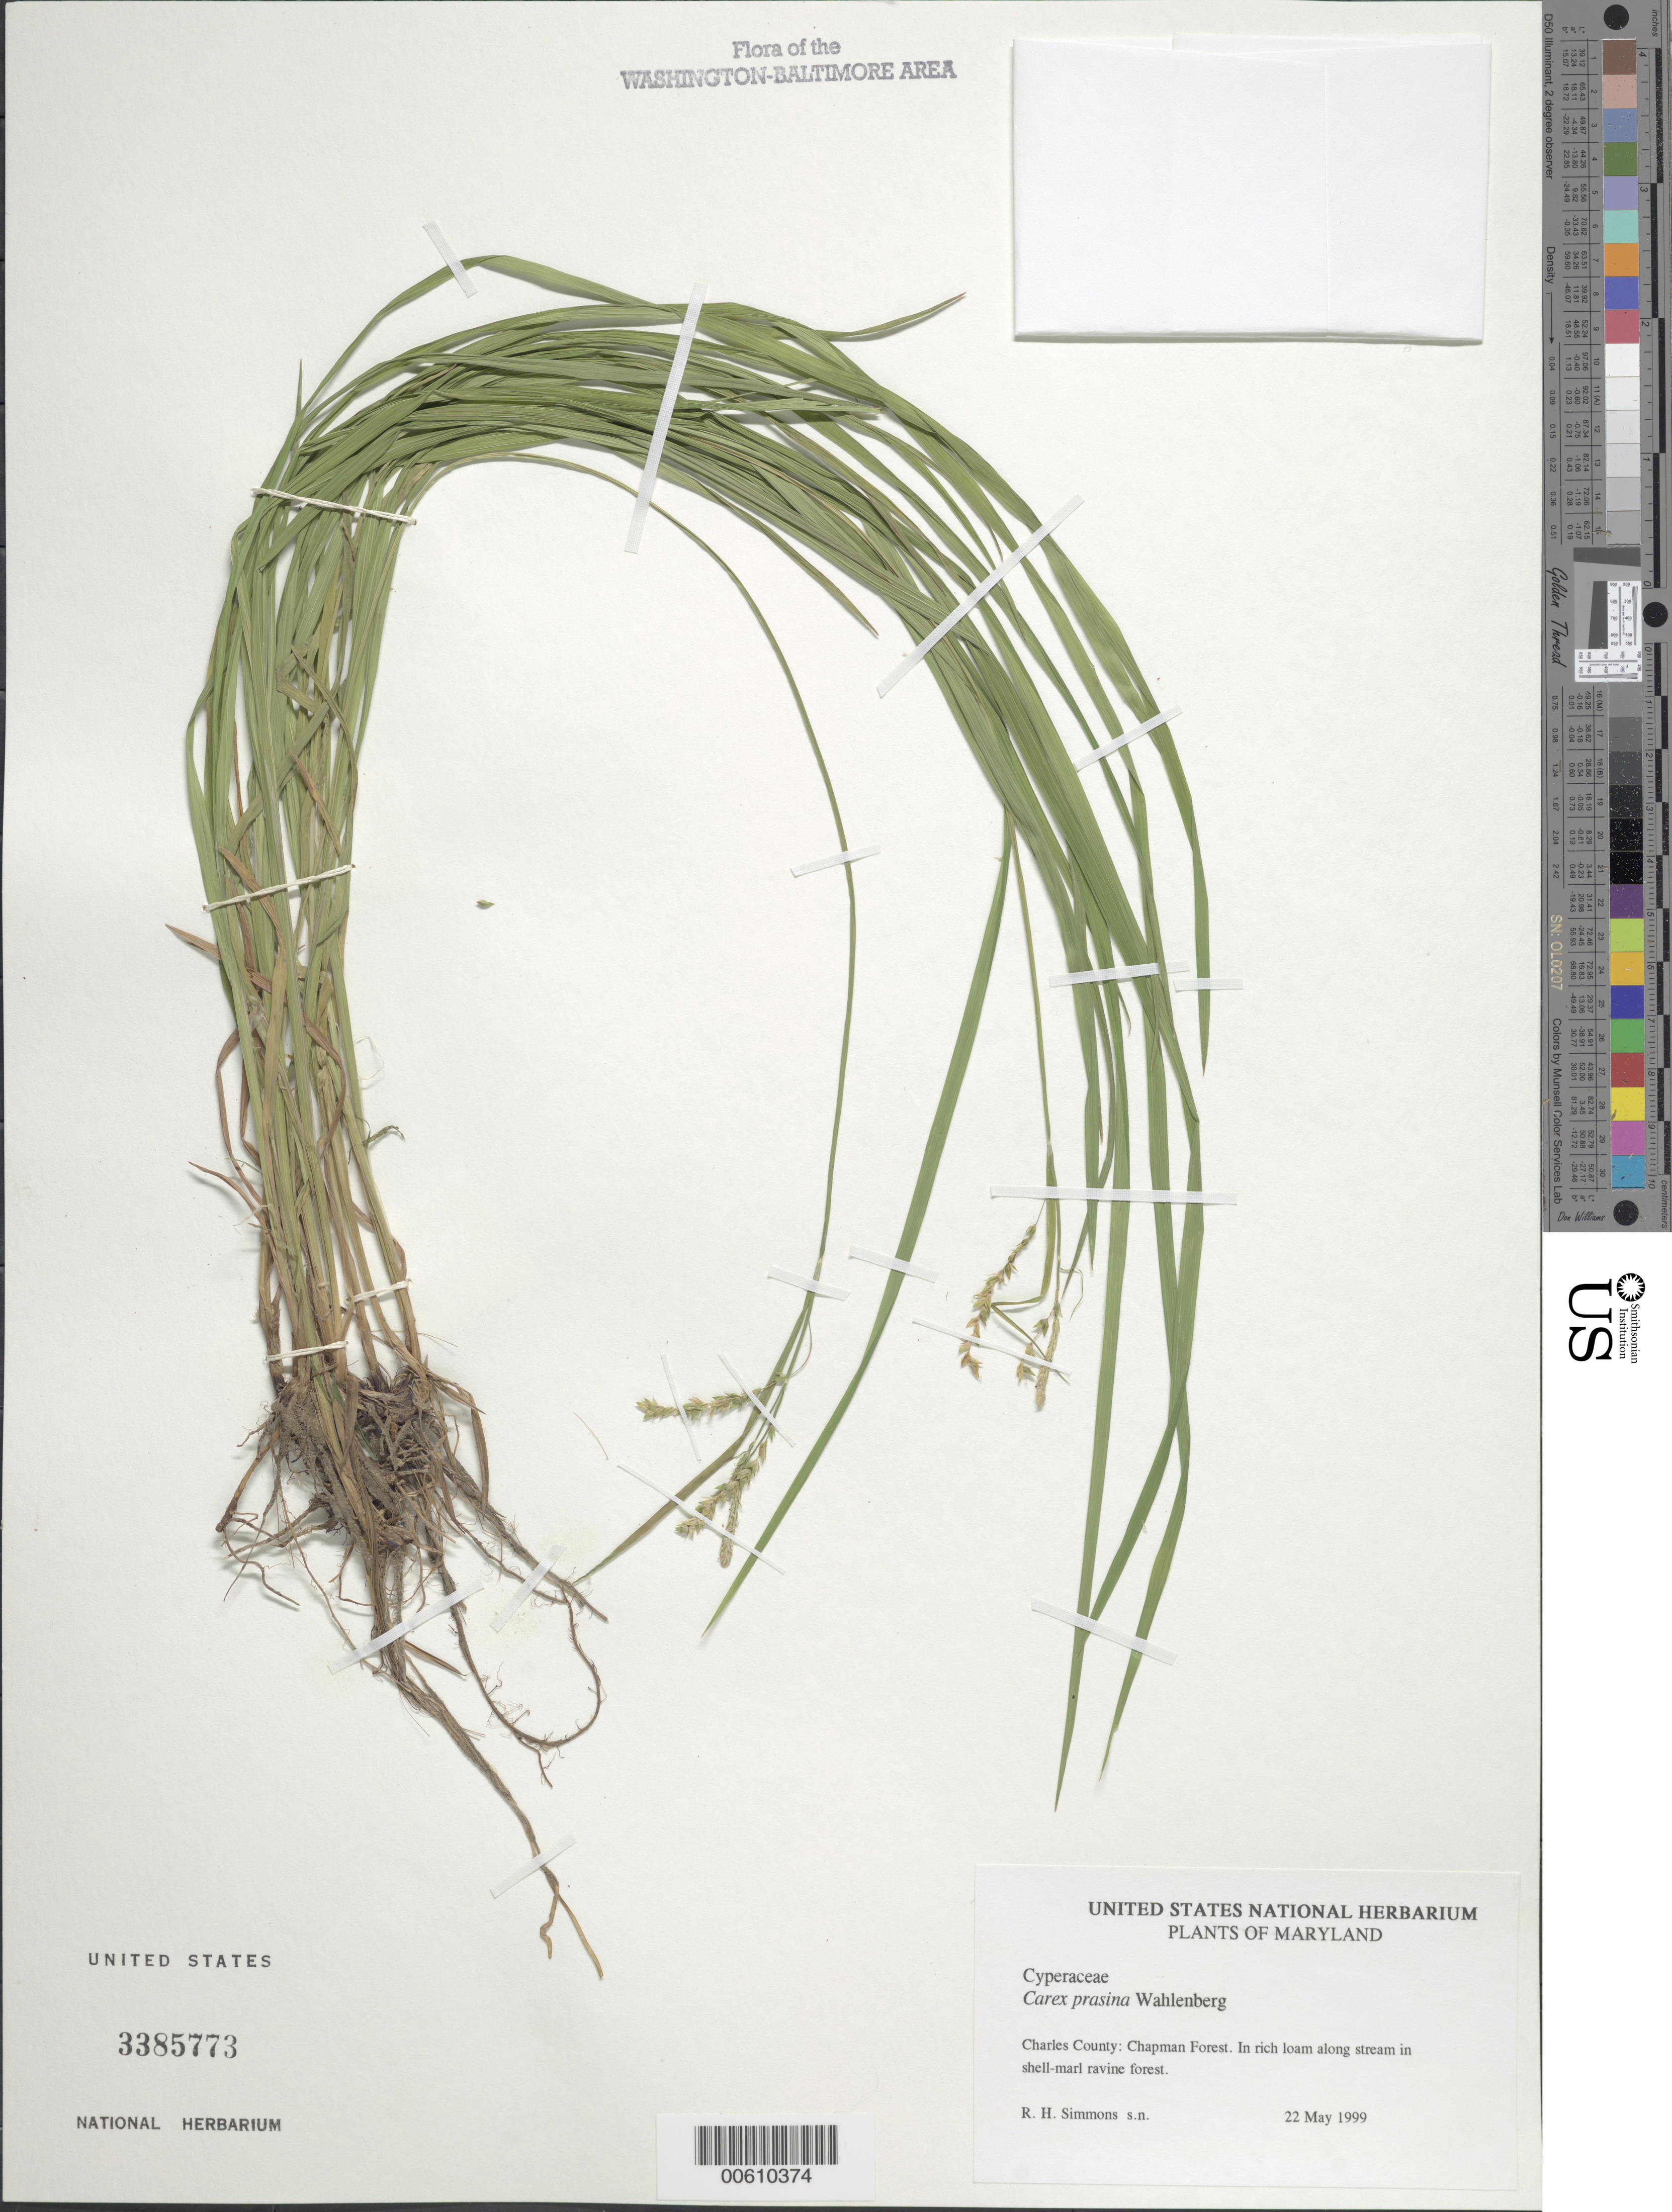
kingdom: Plantae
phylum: Tracheophyta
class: Liliopsida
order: Poales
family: Cyperaceae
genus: Carex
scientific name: Carex prasina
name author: Wahlenb.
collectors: R. H. Simmons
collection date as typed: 22 May 1999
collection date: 1999-05-22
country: United States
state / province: Maryland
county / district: Charles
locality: Chapman Forest.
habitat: In rich loam along stream in shell-marl ravine forest.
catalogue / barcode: US 3385773